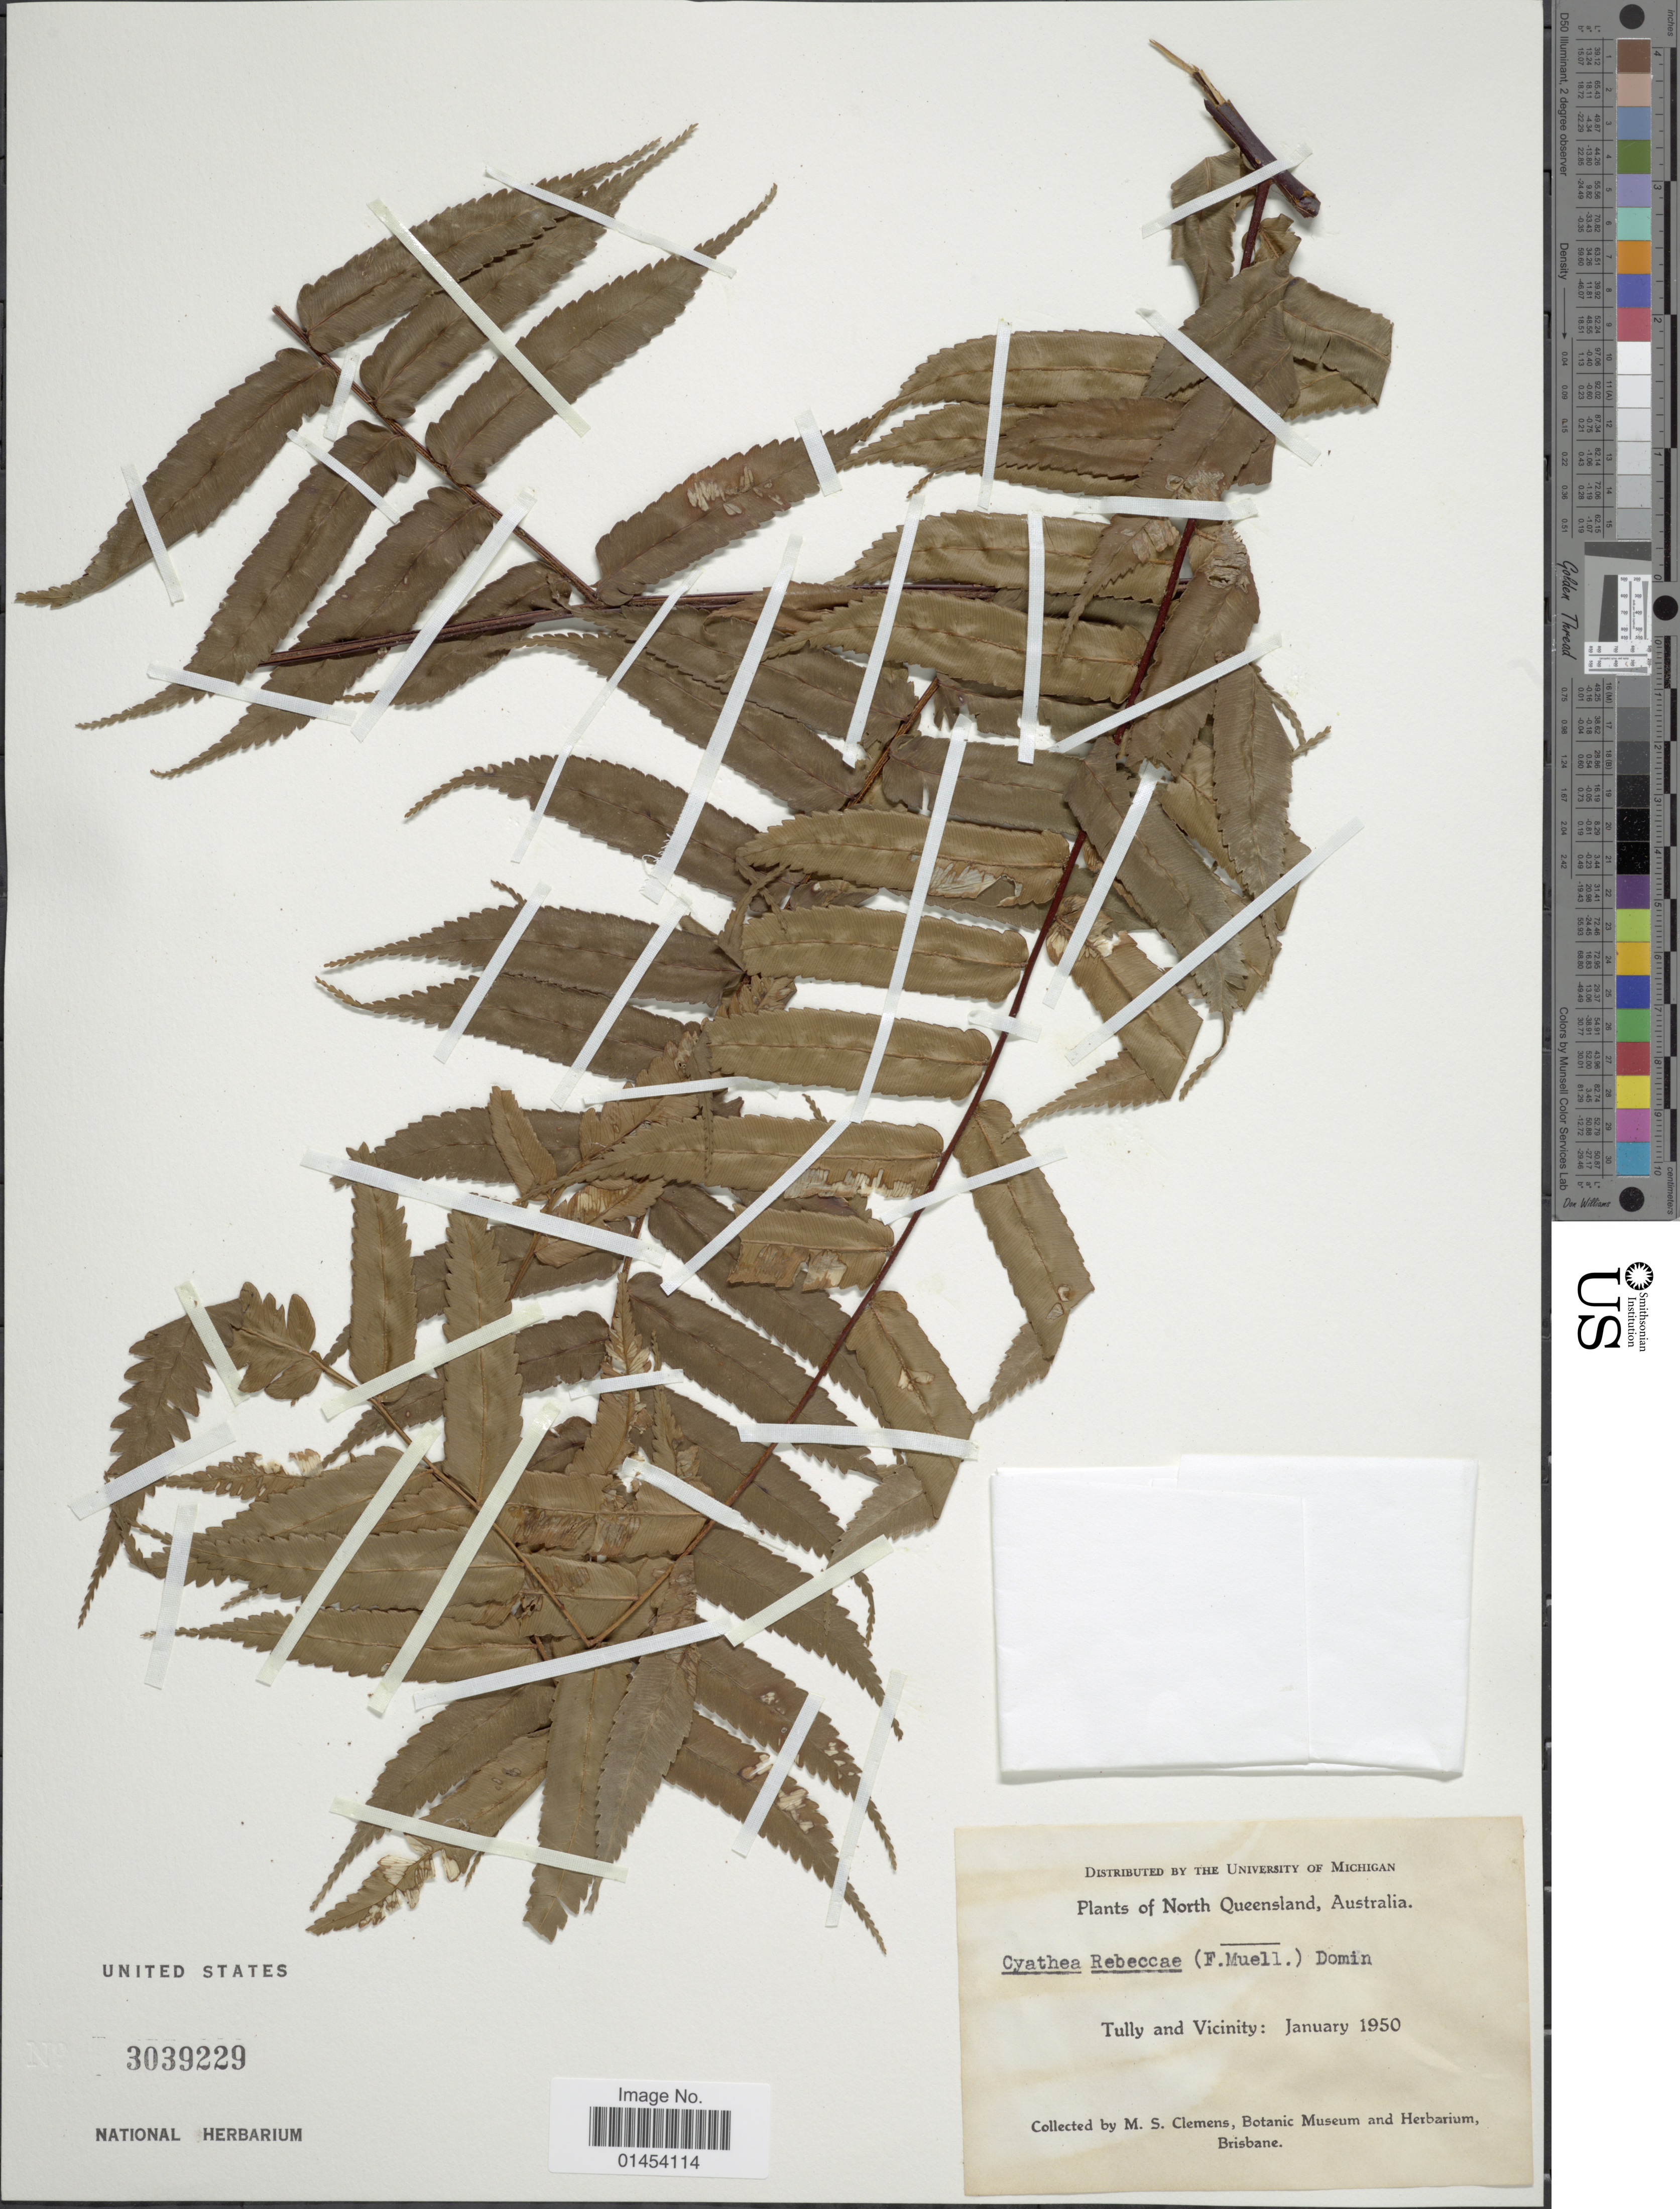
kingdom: Plantae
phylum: Tracheophyta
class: Polypodiopsida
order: Cyatheales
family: Cyatheaceae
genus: Cyathea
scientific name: Cyathea rebeccae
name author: (F. Muell.) Domin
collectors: M. S. Clemens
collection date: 1950-01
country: Australia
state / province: Queensland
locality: North Queensland. Tully and Vicinity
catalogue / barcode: US 3039229